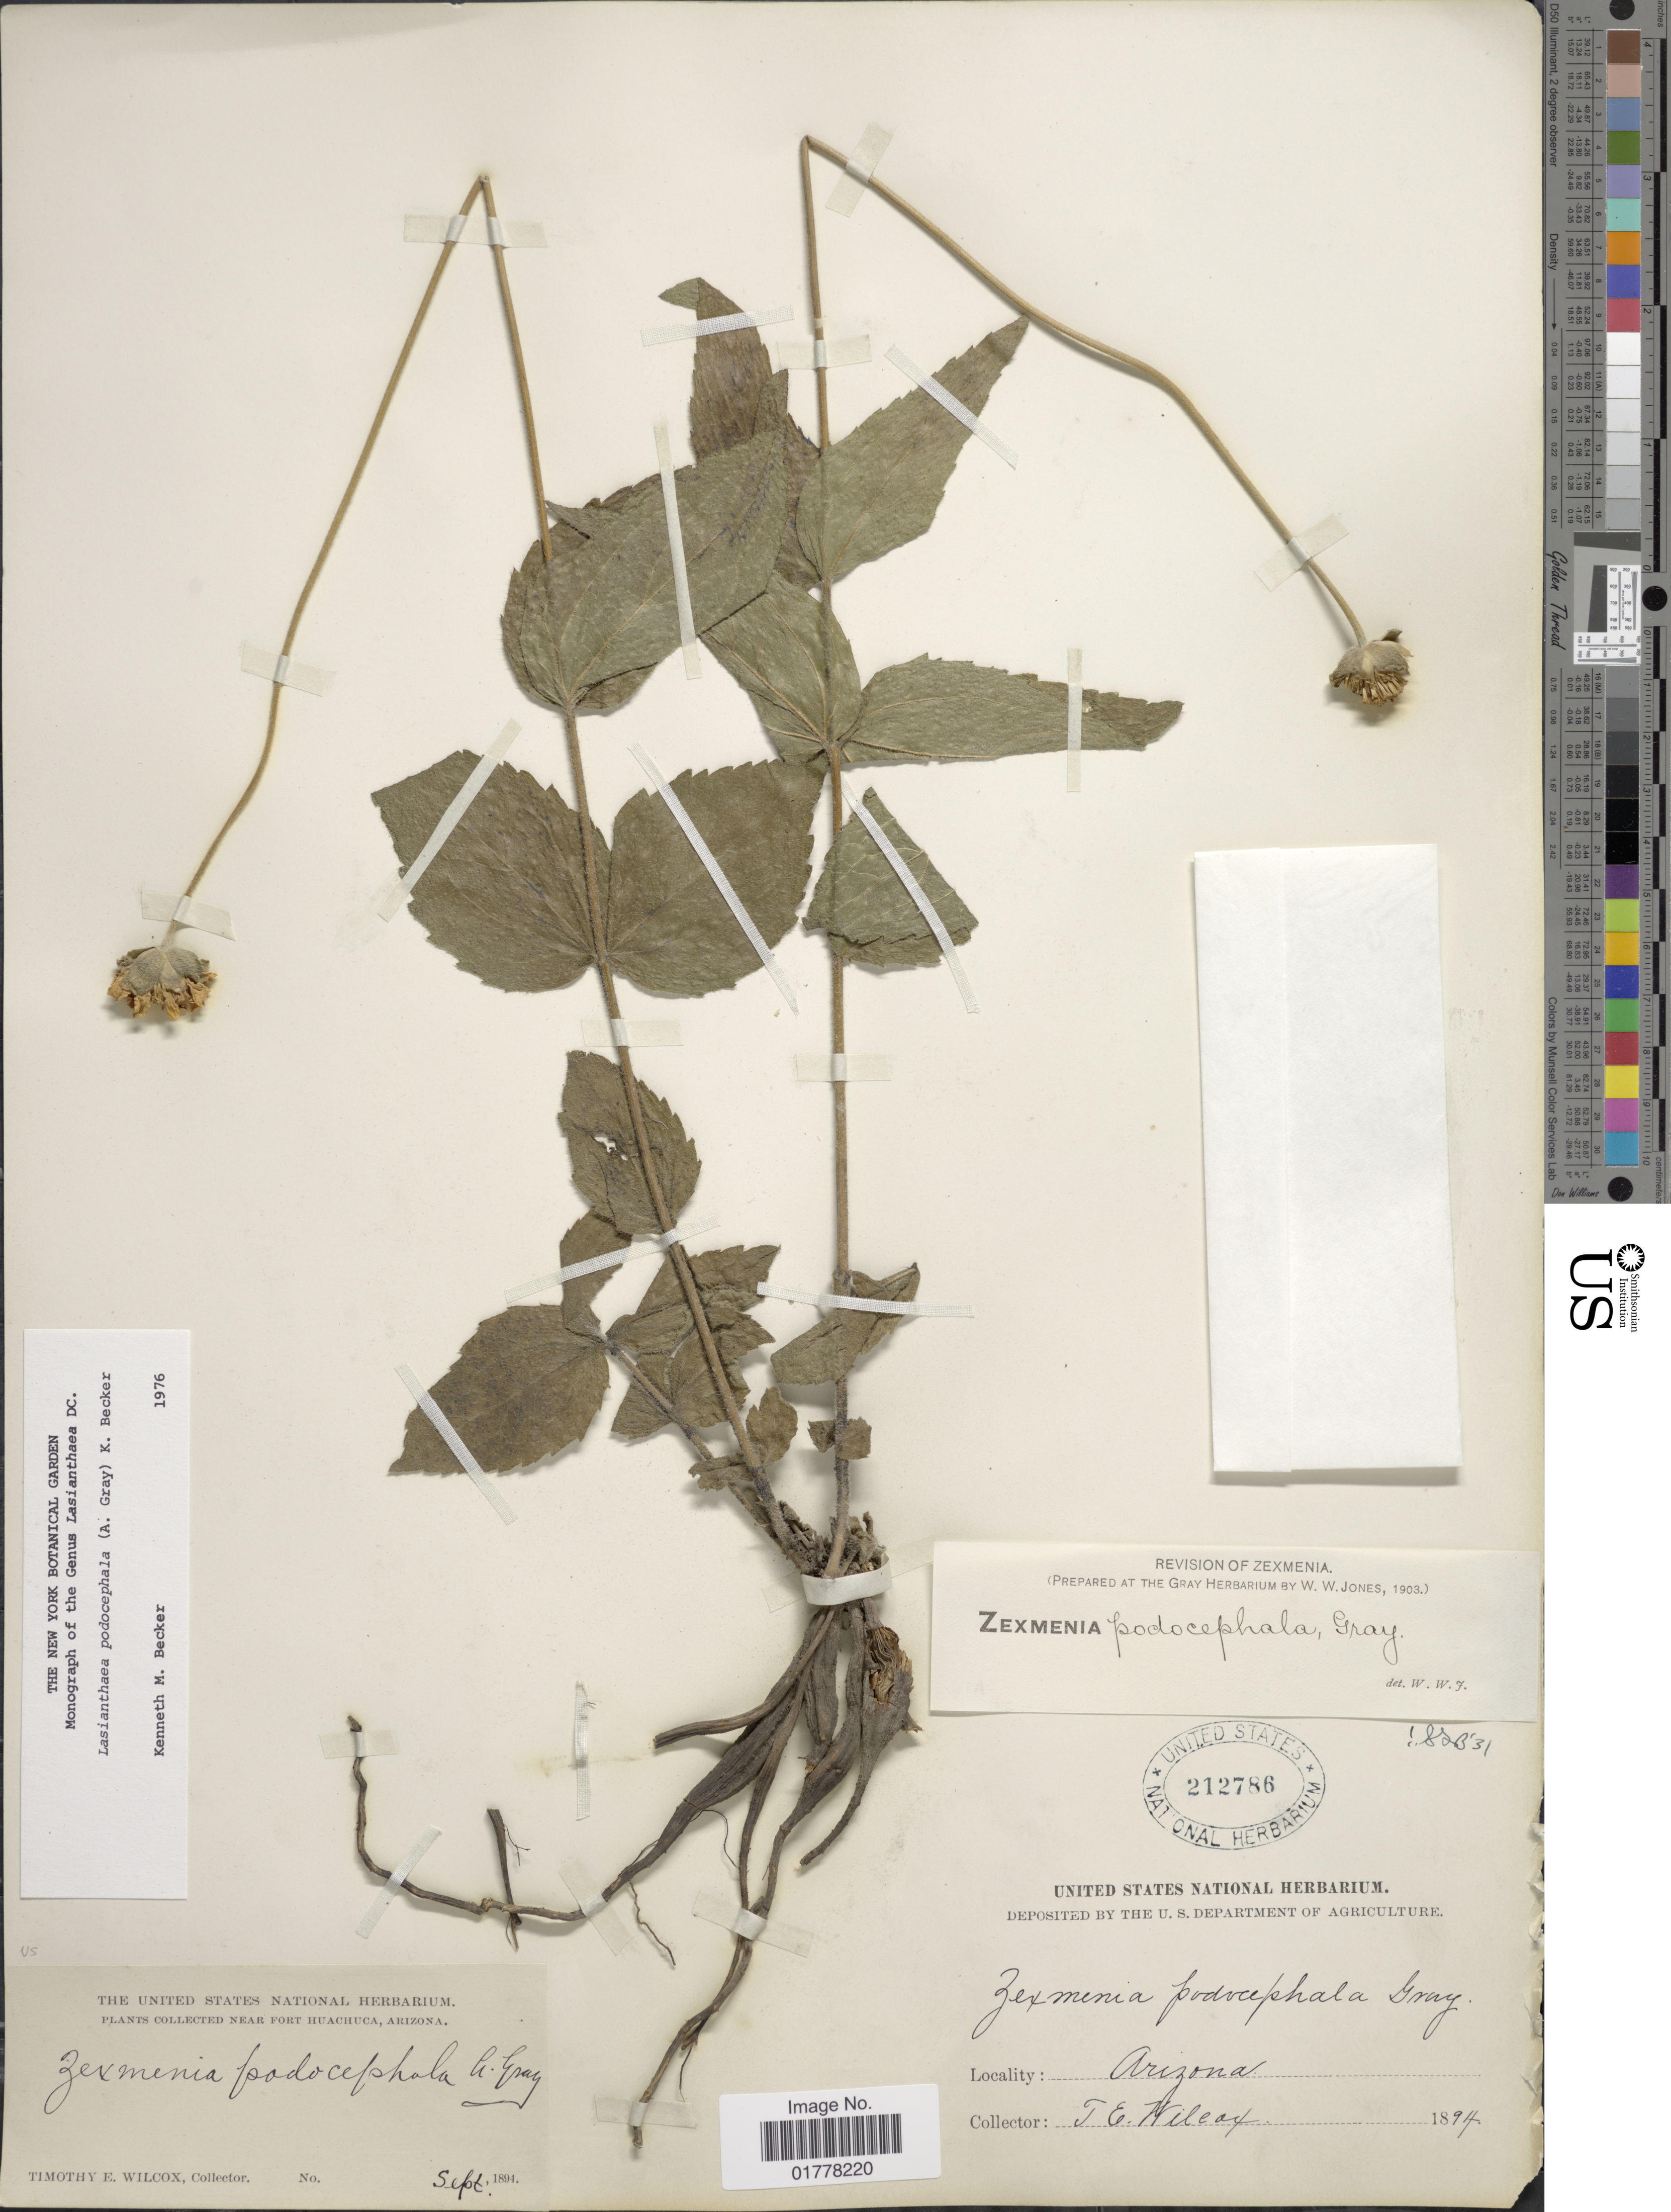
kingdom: Plantae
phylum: Tracheophyta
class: Magnoliopsida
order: Asterales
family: Asteraceae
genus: Lasianthaea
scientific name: Lasianthaea podocephala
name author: (A. Gray) K.M. Becker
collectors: T. E. Wilcox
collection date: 1891-09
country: United States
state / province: Arizona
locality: Near Fort Huachuca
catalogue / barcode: US 212786